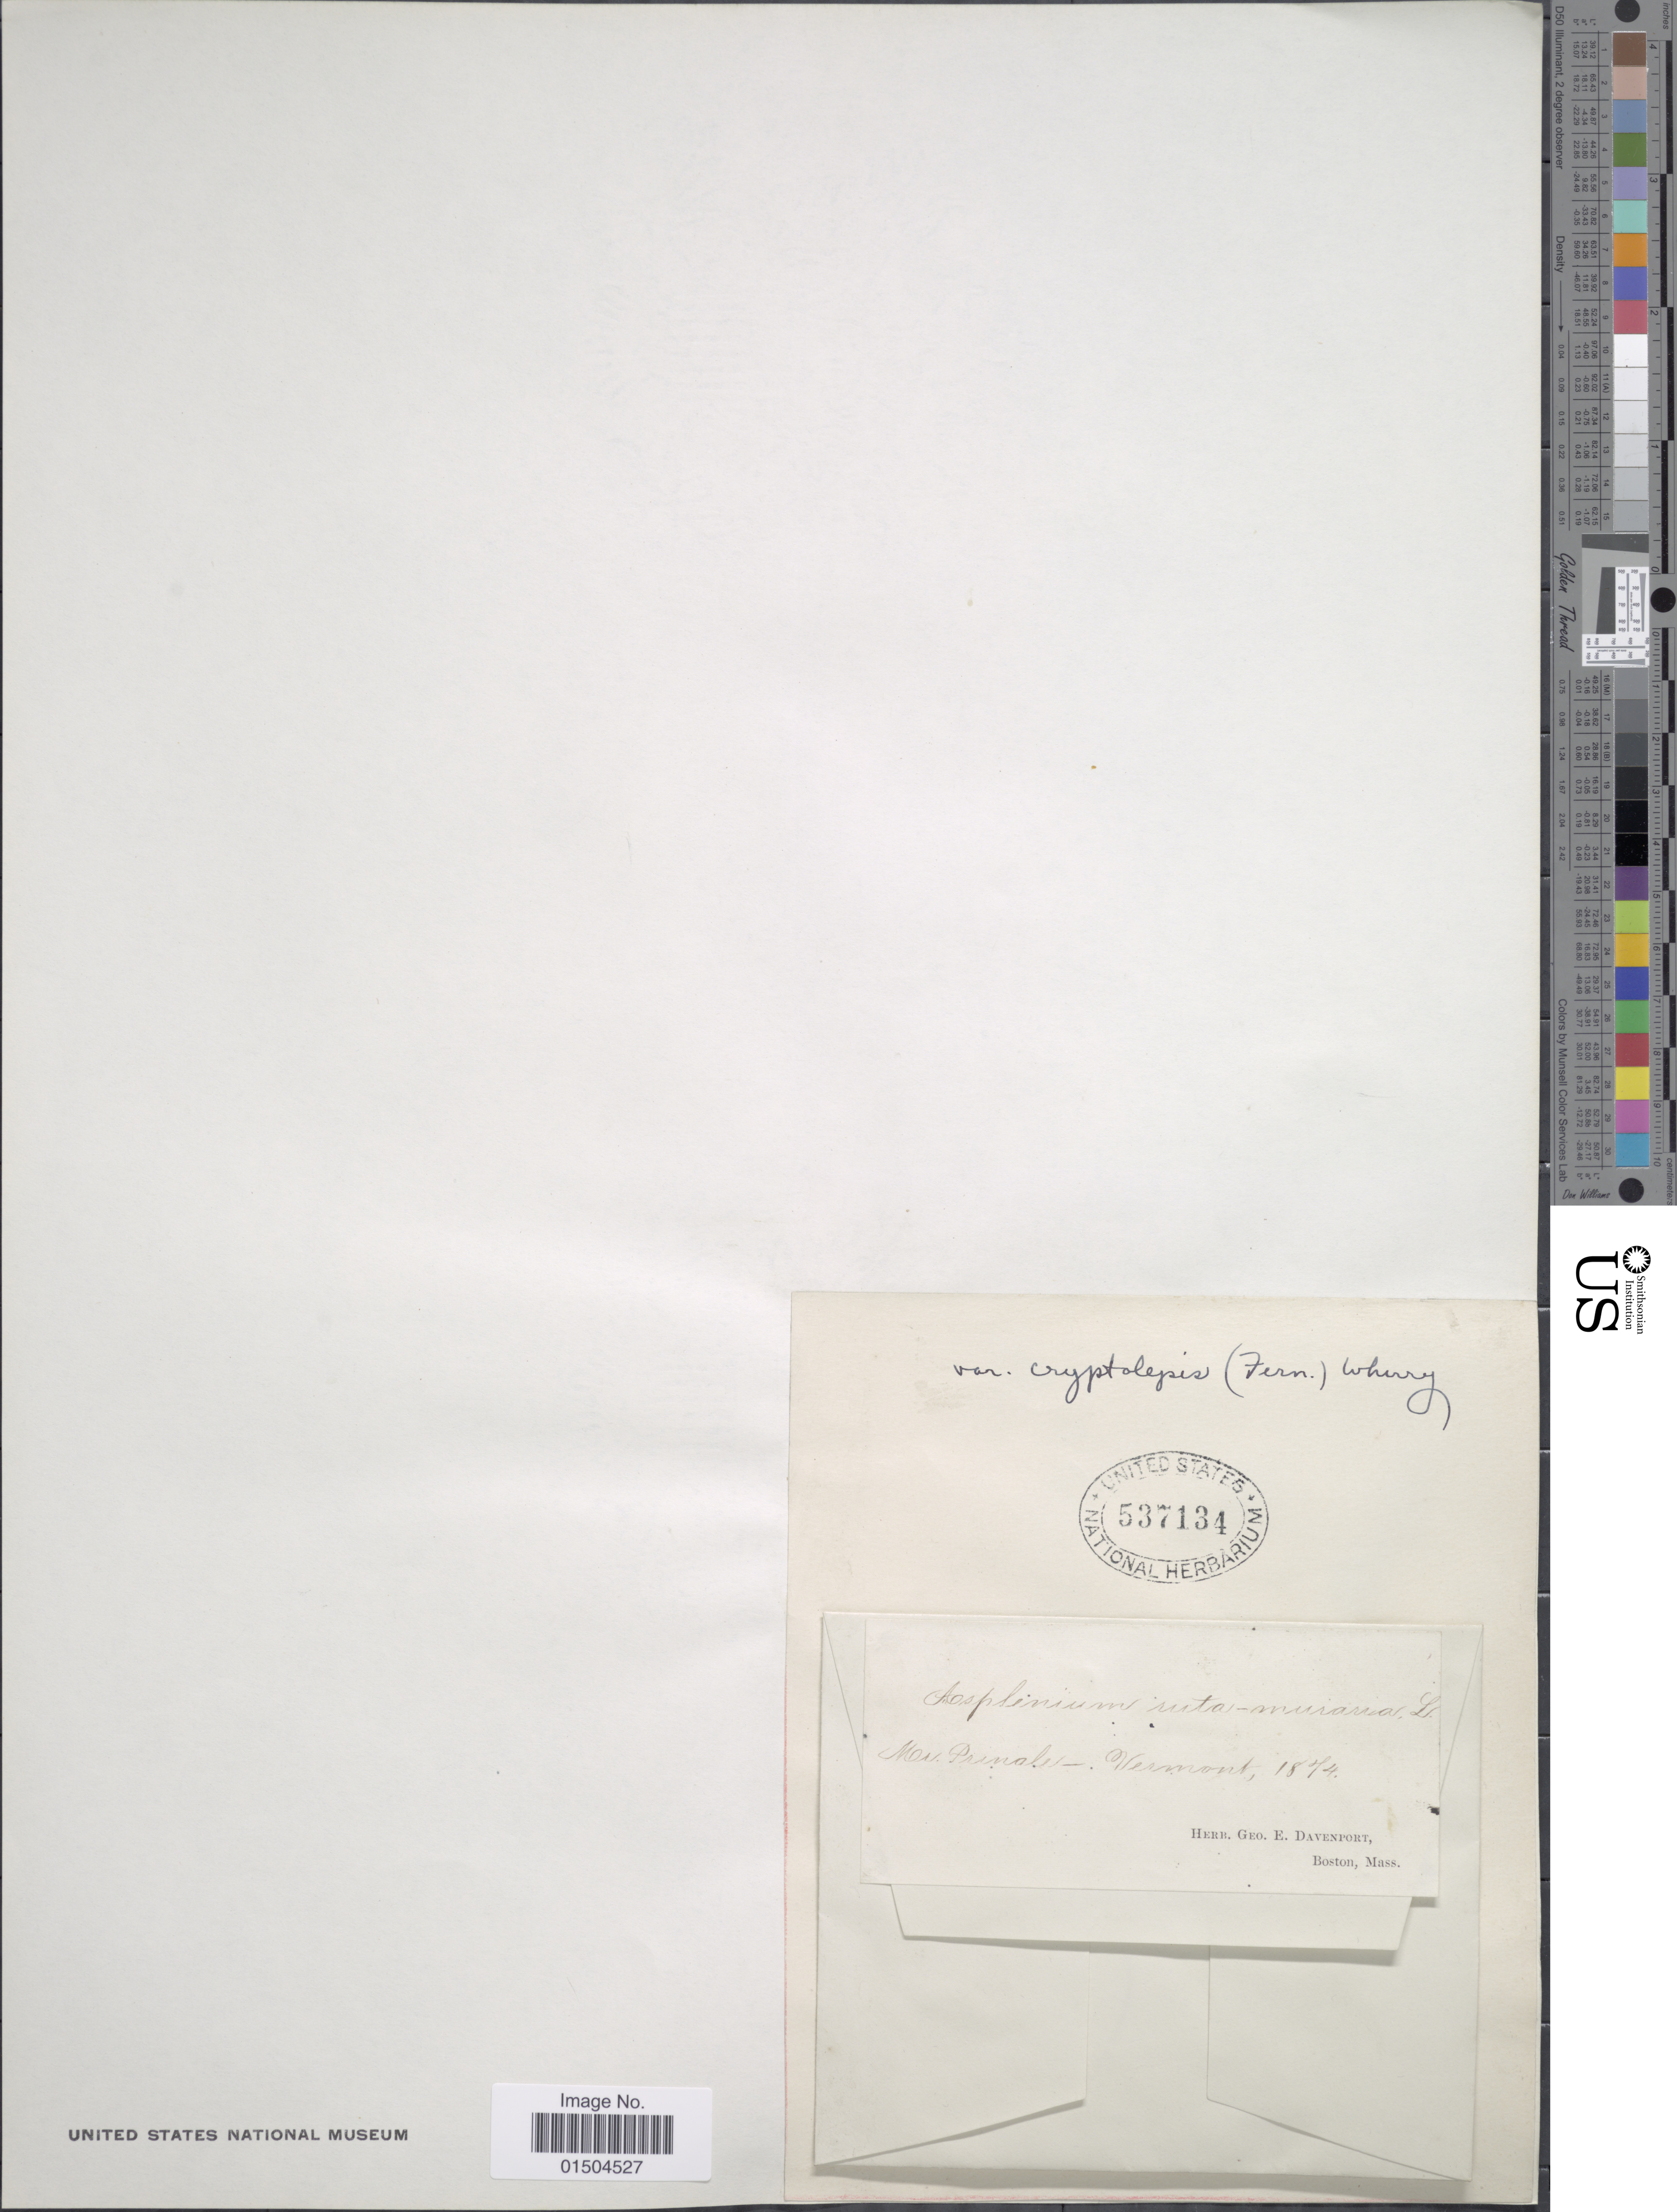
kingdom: Plantae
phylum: Tracheophyta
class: Polypodiopsida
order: Polypodiales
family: Aspleniaceae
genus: Asplenium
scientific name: Asplenium ruta-muraria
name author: L.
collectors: Prinale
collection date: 1874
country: United States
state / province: Vermont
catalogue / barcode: US 537134